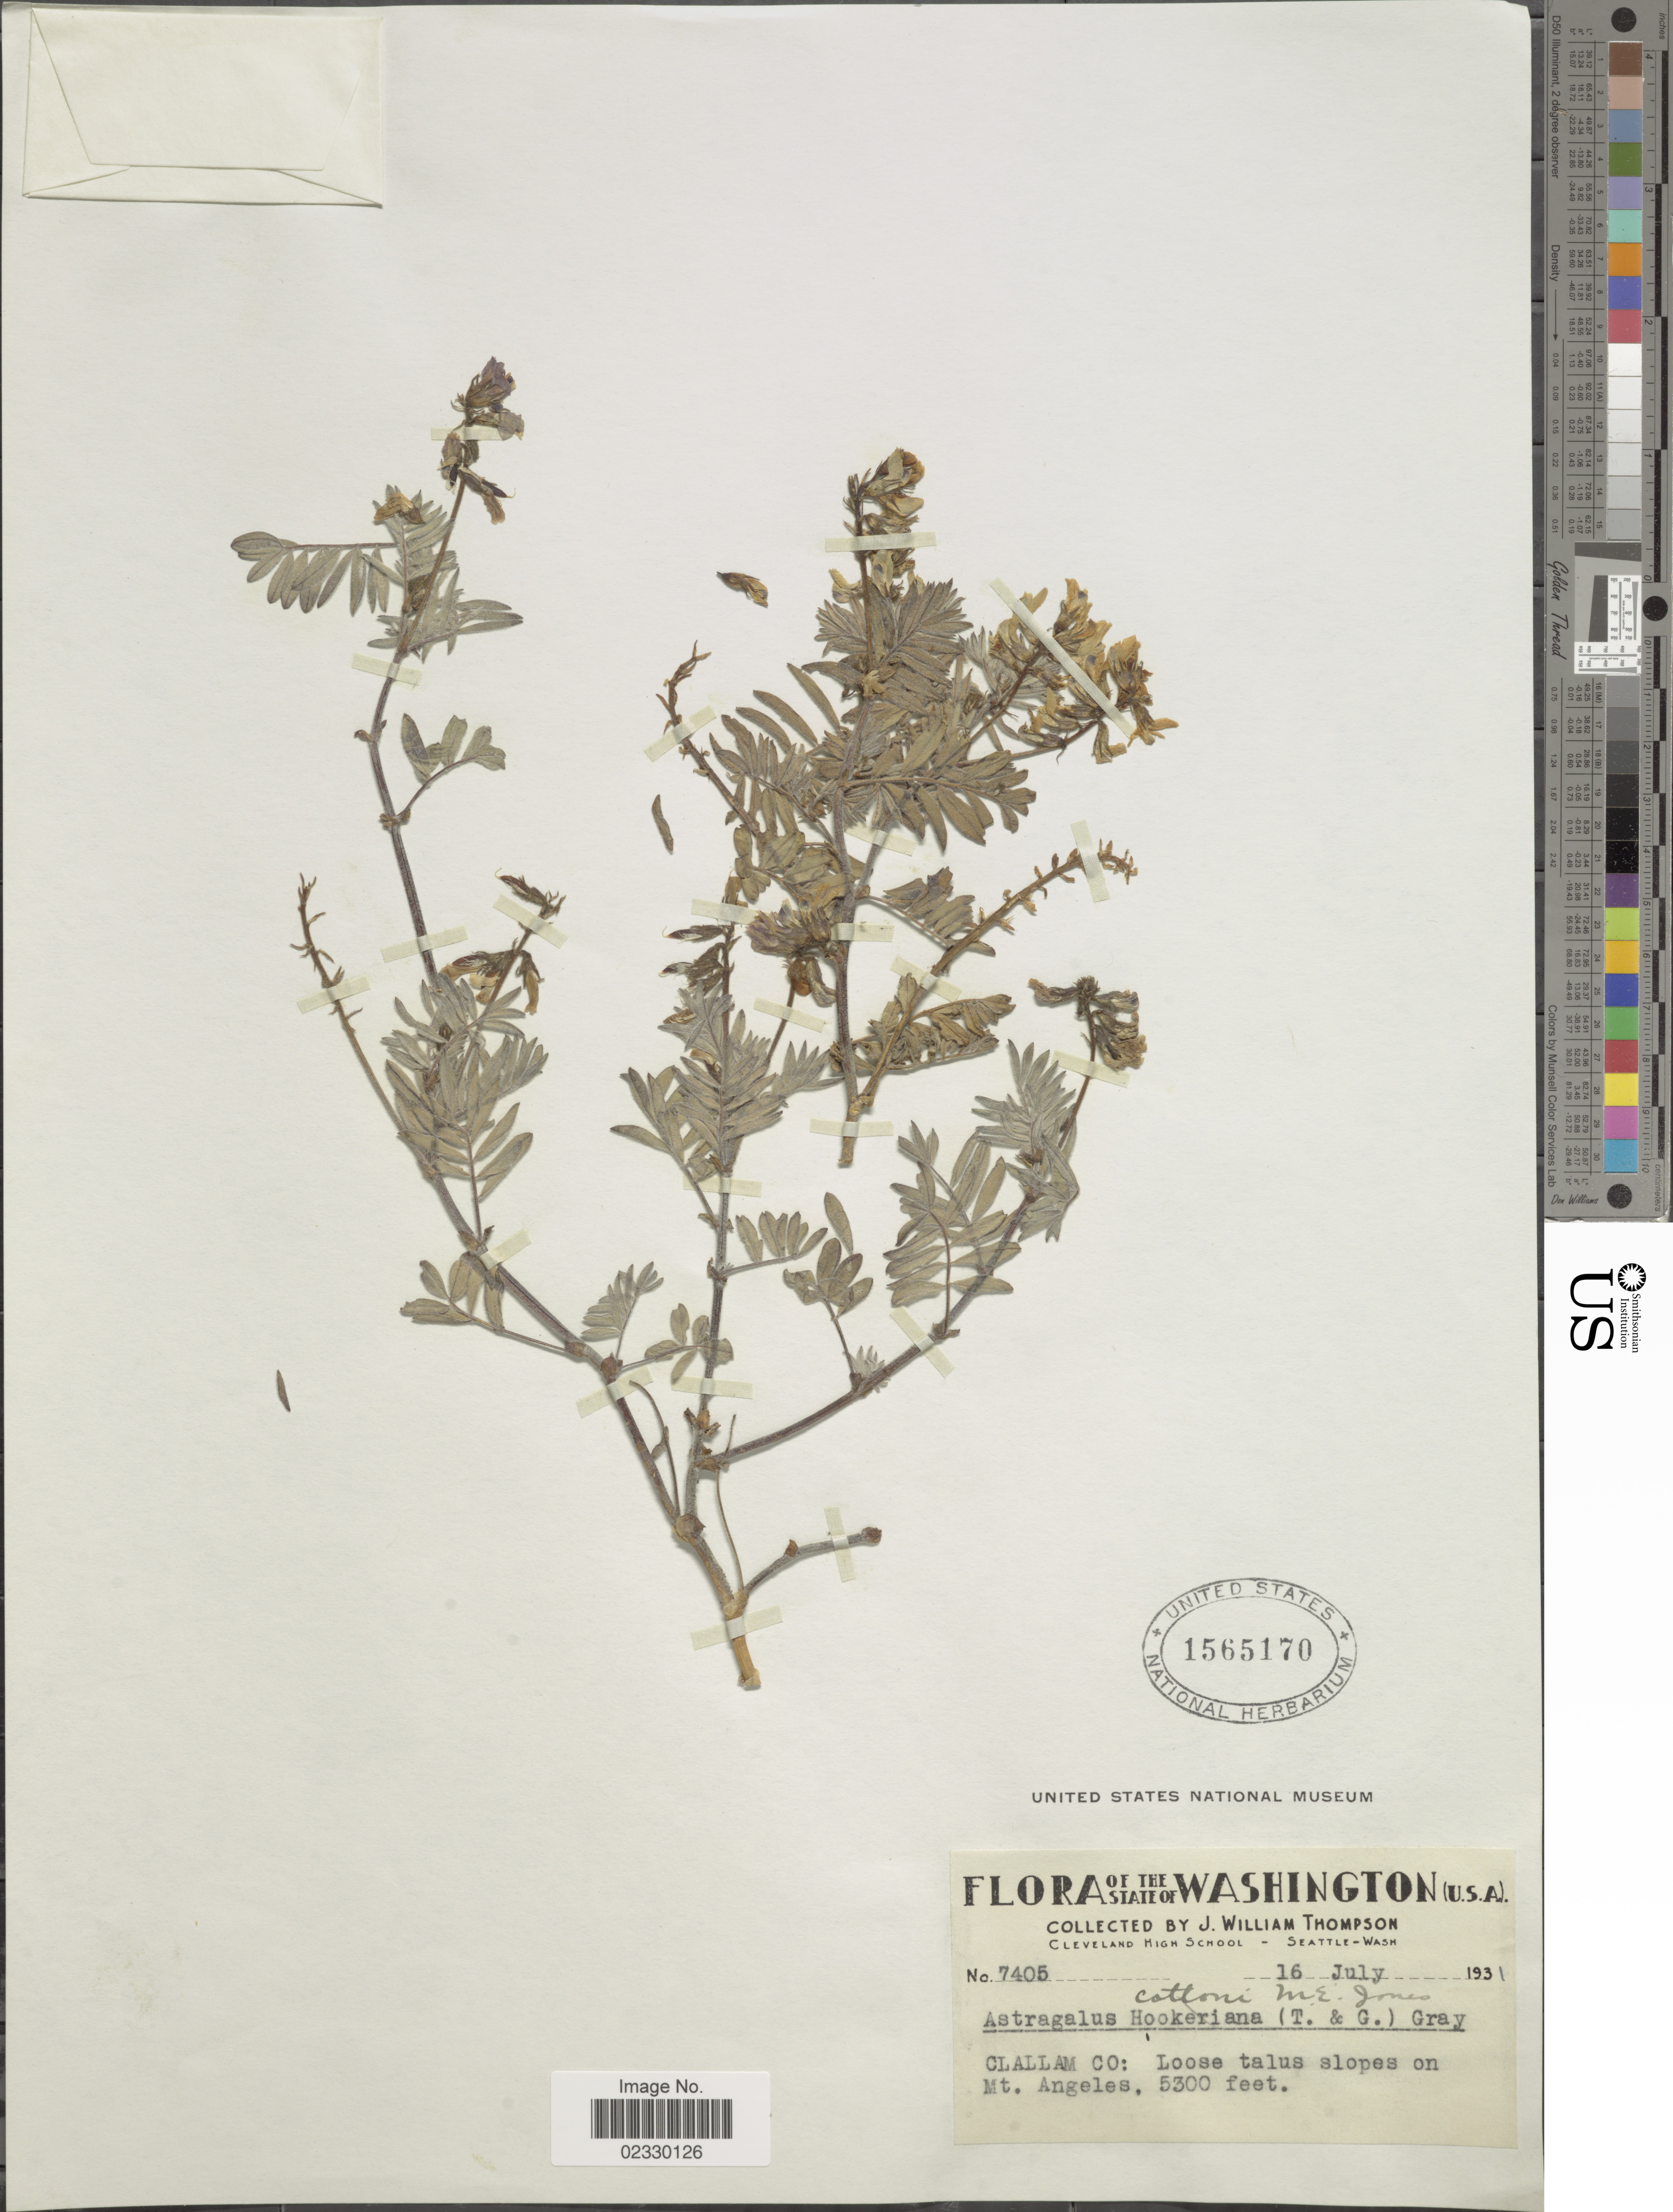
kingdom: Plantae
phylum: Tracheophyta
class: Magnoliopsida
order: Fabales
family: Fabaceae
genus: Astragalus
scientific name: Astragalus cottonii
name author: M.E. Jones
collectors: J. W. Thompson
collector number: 7405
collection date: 1931-07-16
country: United States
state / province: Washington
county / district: Clallam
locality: Clallam Co: Loose talus slopes on Mt Angeles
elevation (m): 1615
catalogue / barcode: US 1565170